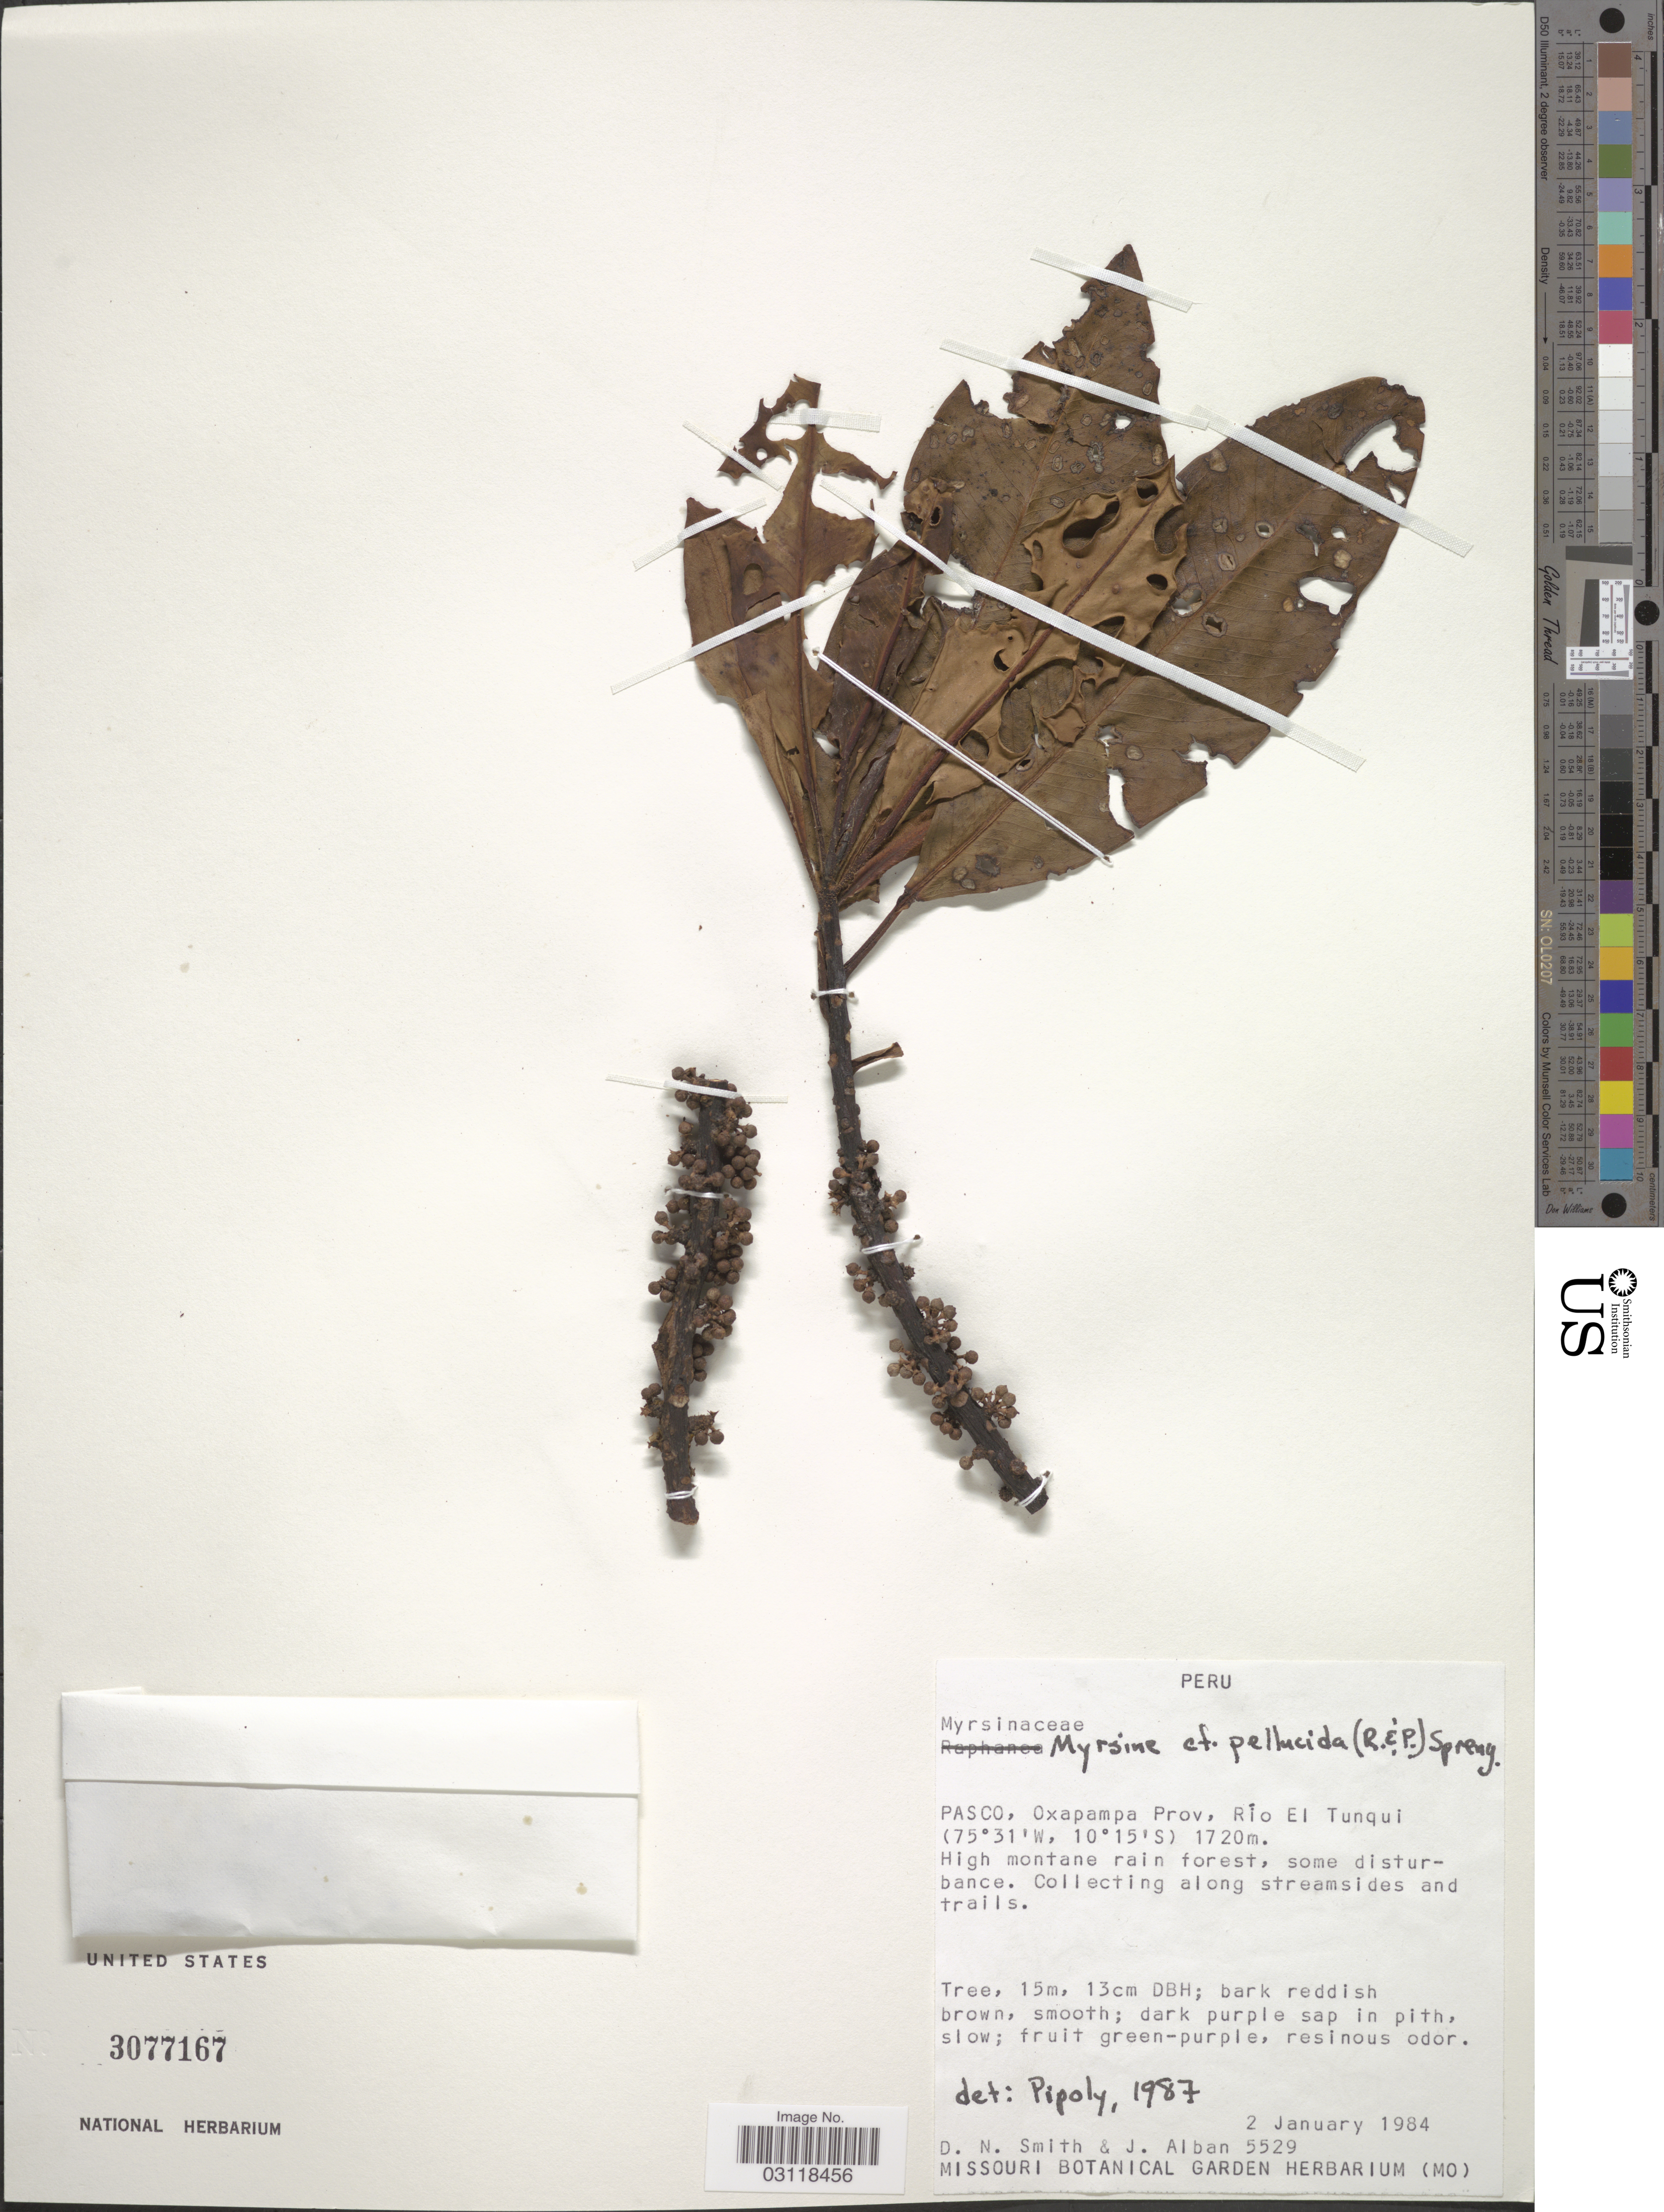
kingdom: Plantae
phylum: Tracheophyta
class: Magnoliopsida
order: Ericales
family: Primulaceae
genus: Rapanea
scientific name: Rapanea pellucida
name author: (Ruiz & Pav.) Mez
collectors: D. Smith & J. Alban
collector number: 5529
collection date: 1984-01-02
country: Peru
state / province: Pasco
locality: Oxapampa Prov, Río El Tunqui.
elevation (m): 1720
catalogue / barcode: US 3077167